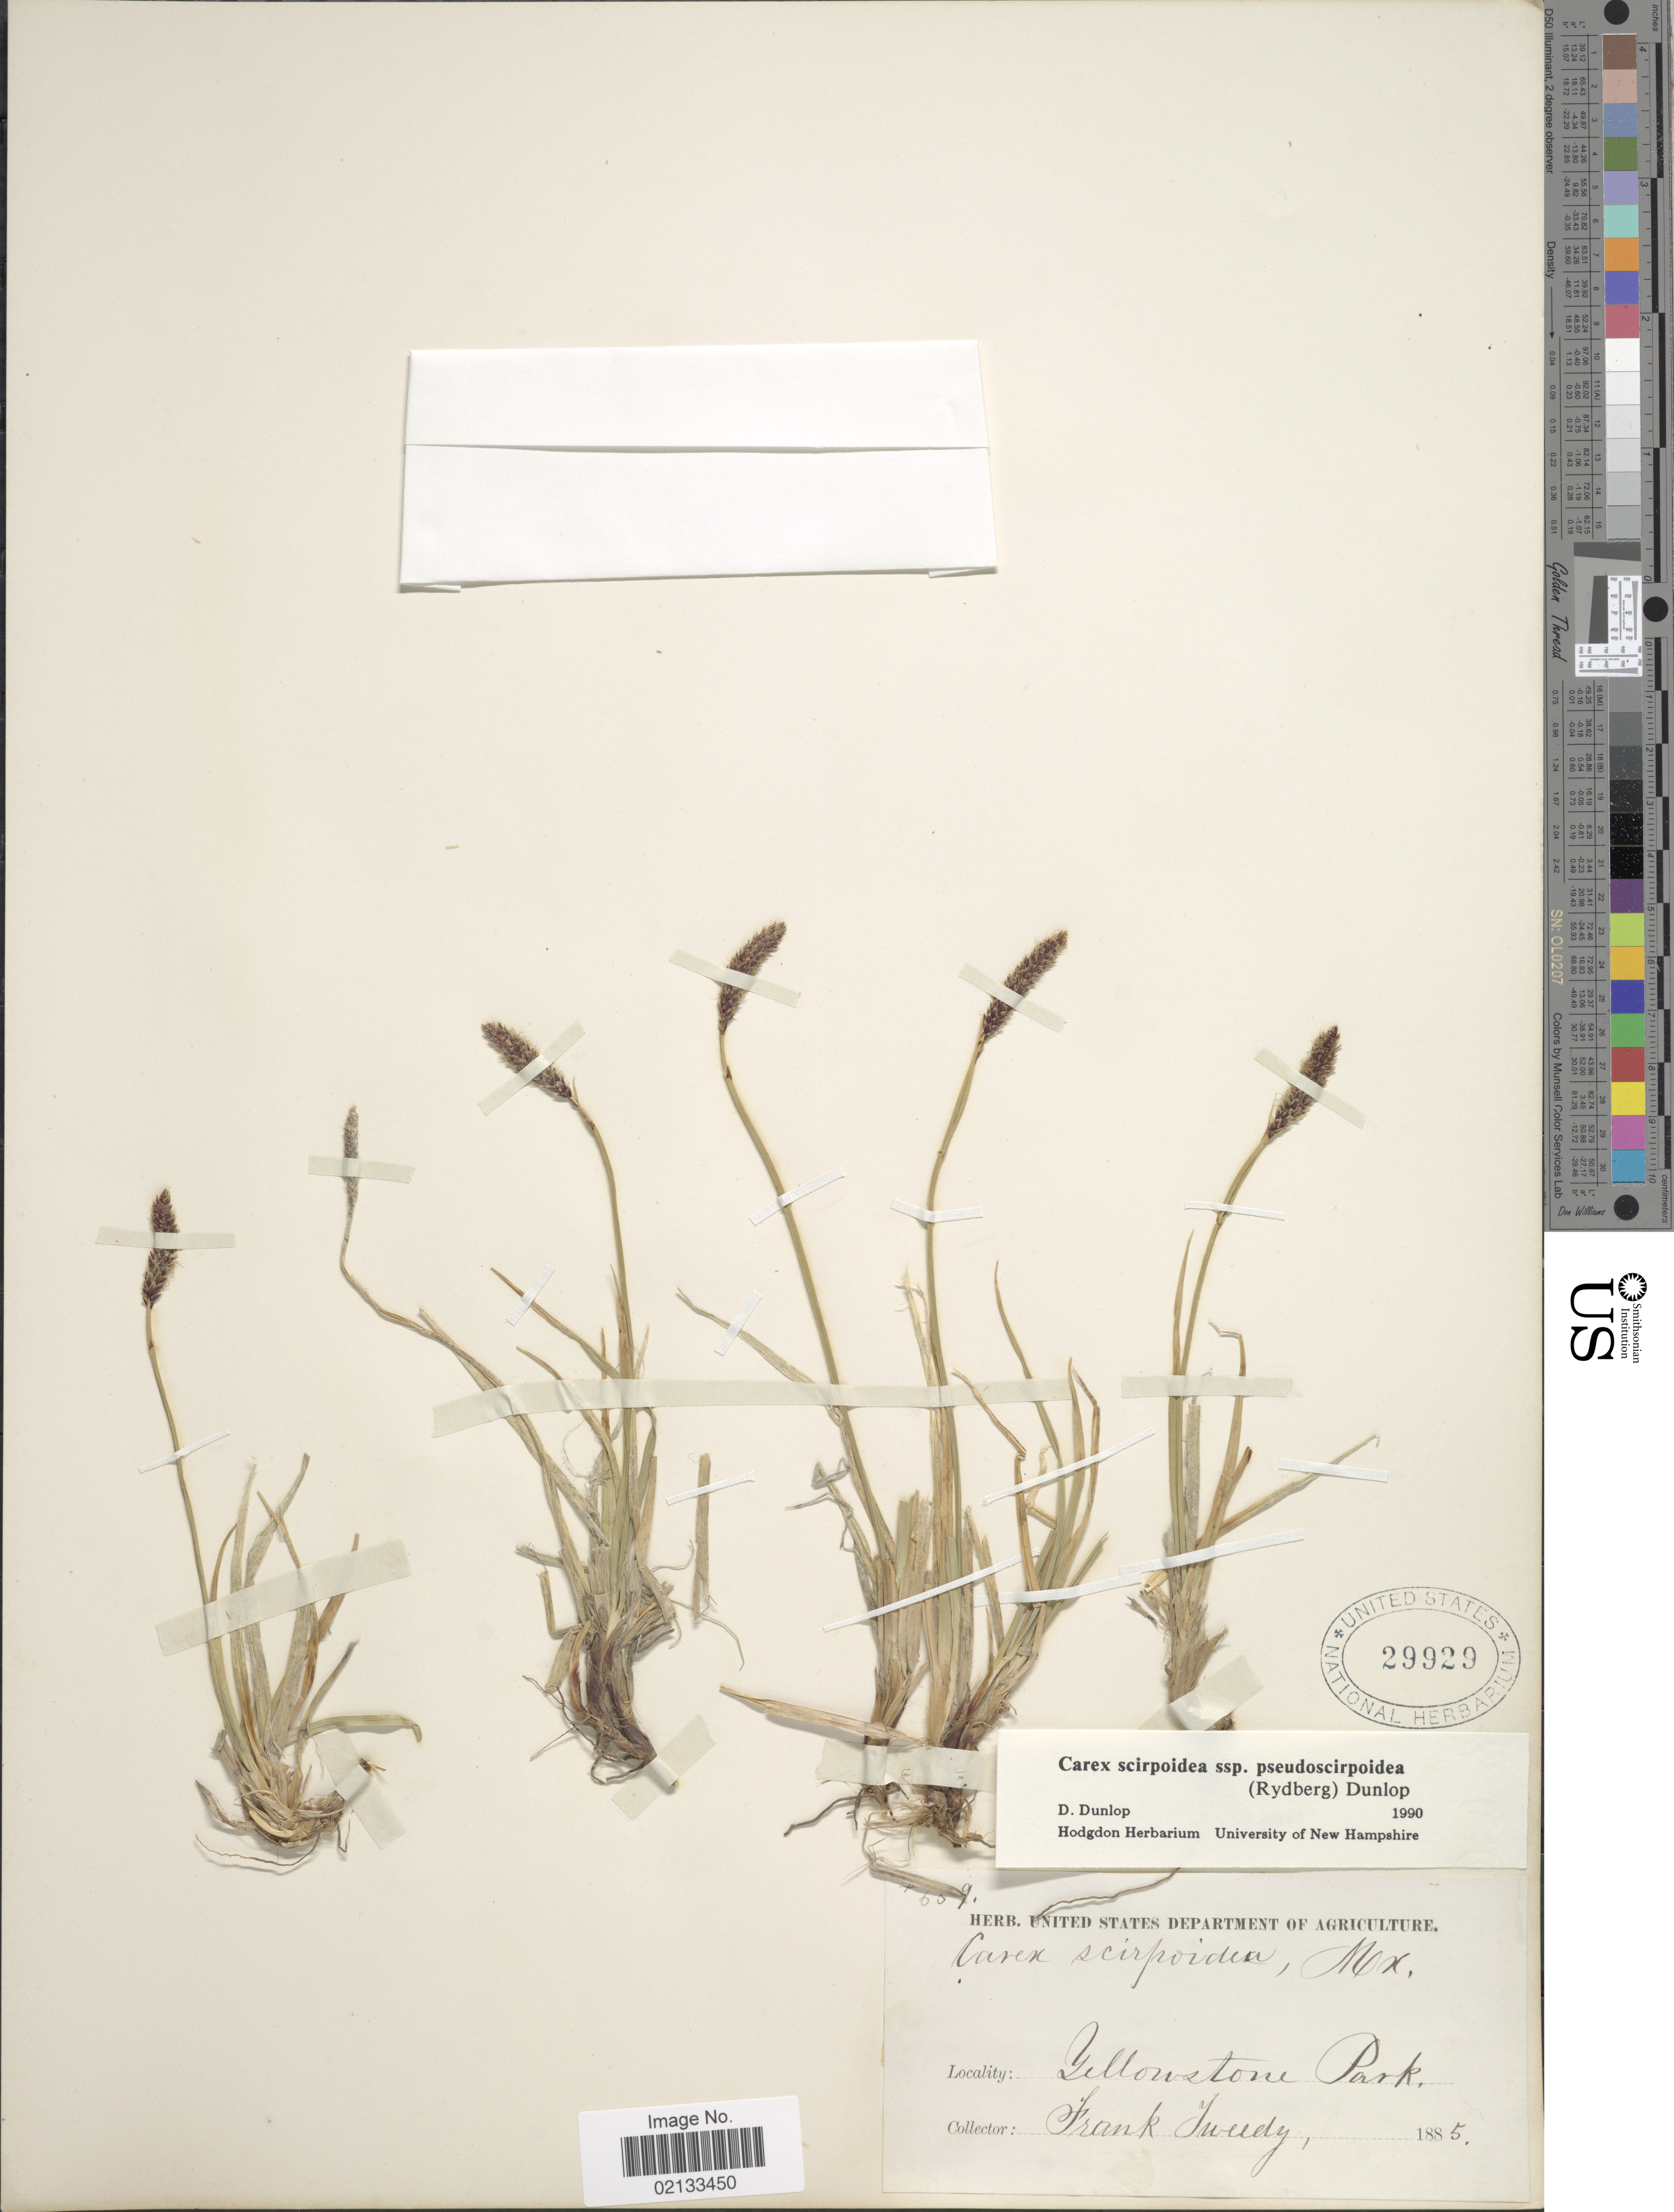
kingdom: Plantae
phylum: Tracheophyta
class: Liliopsida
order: Poales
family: Cyperaceae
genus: Carex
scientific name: Carex scirpoidea subsp. pseudoscirpoidea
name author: (Rydb.) Dunlop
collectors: F. Tweedy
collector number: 659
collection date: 1885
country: United States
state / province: Wyoming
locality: Yellowstone Park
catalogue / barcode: US 29929